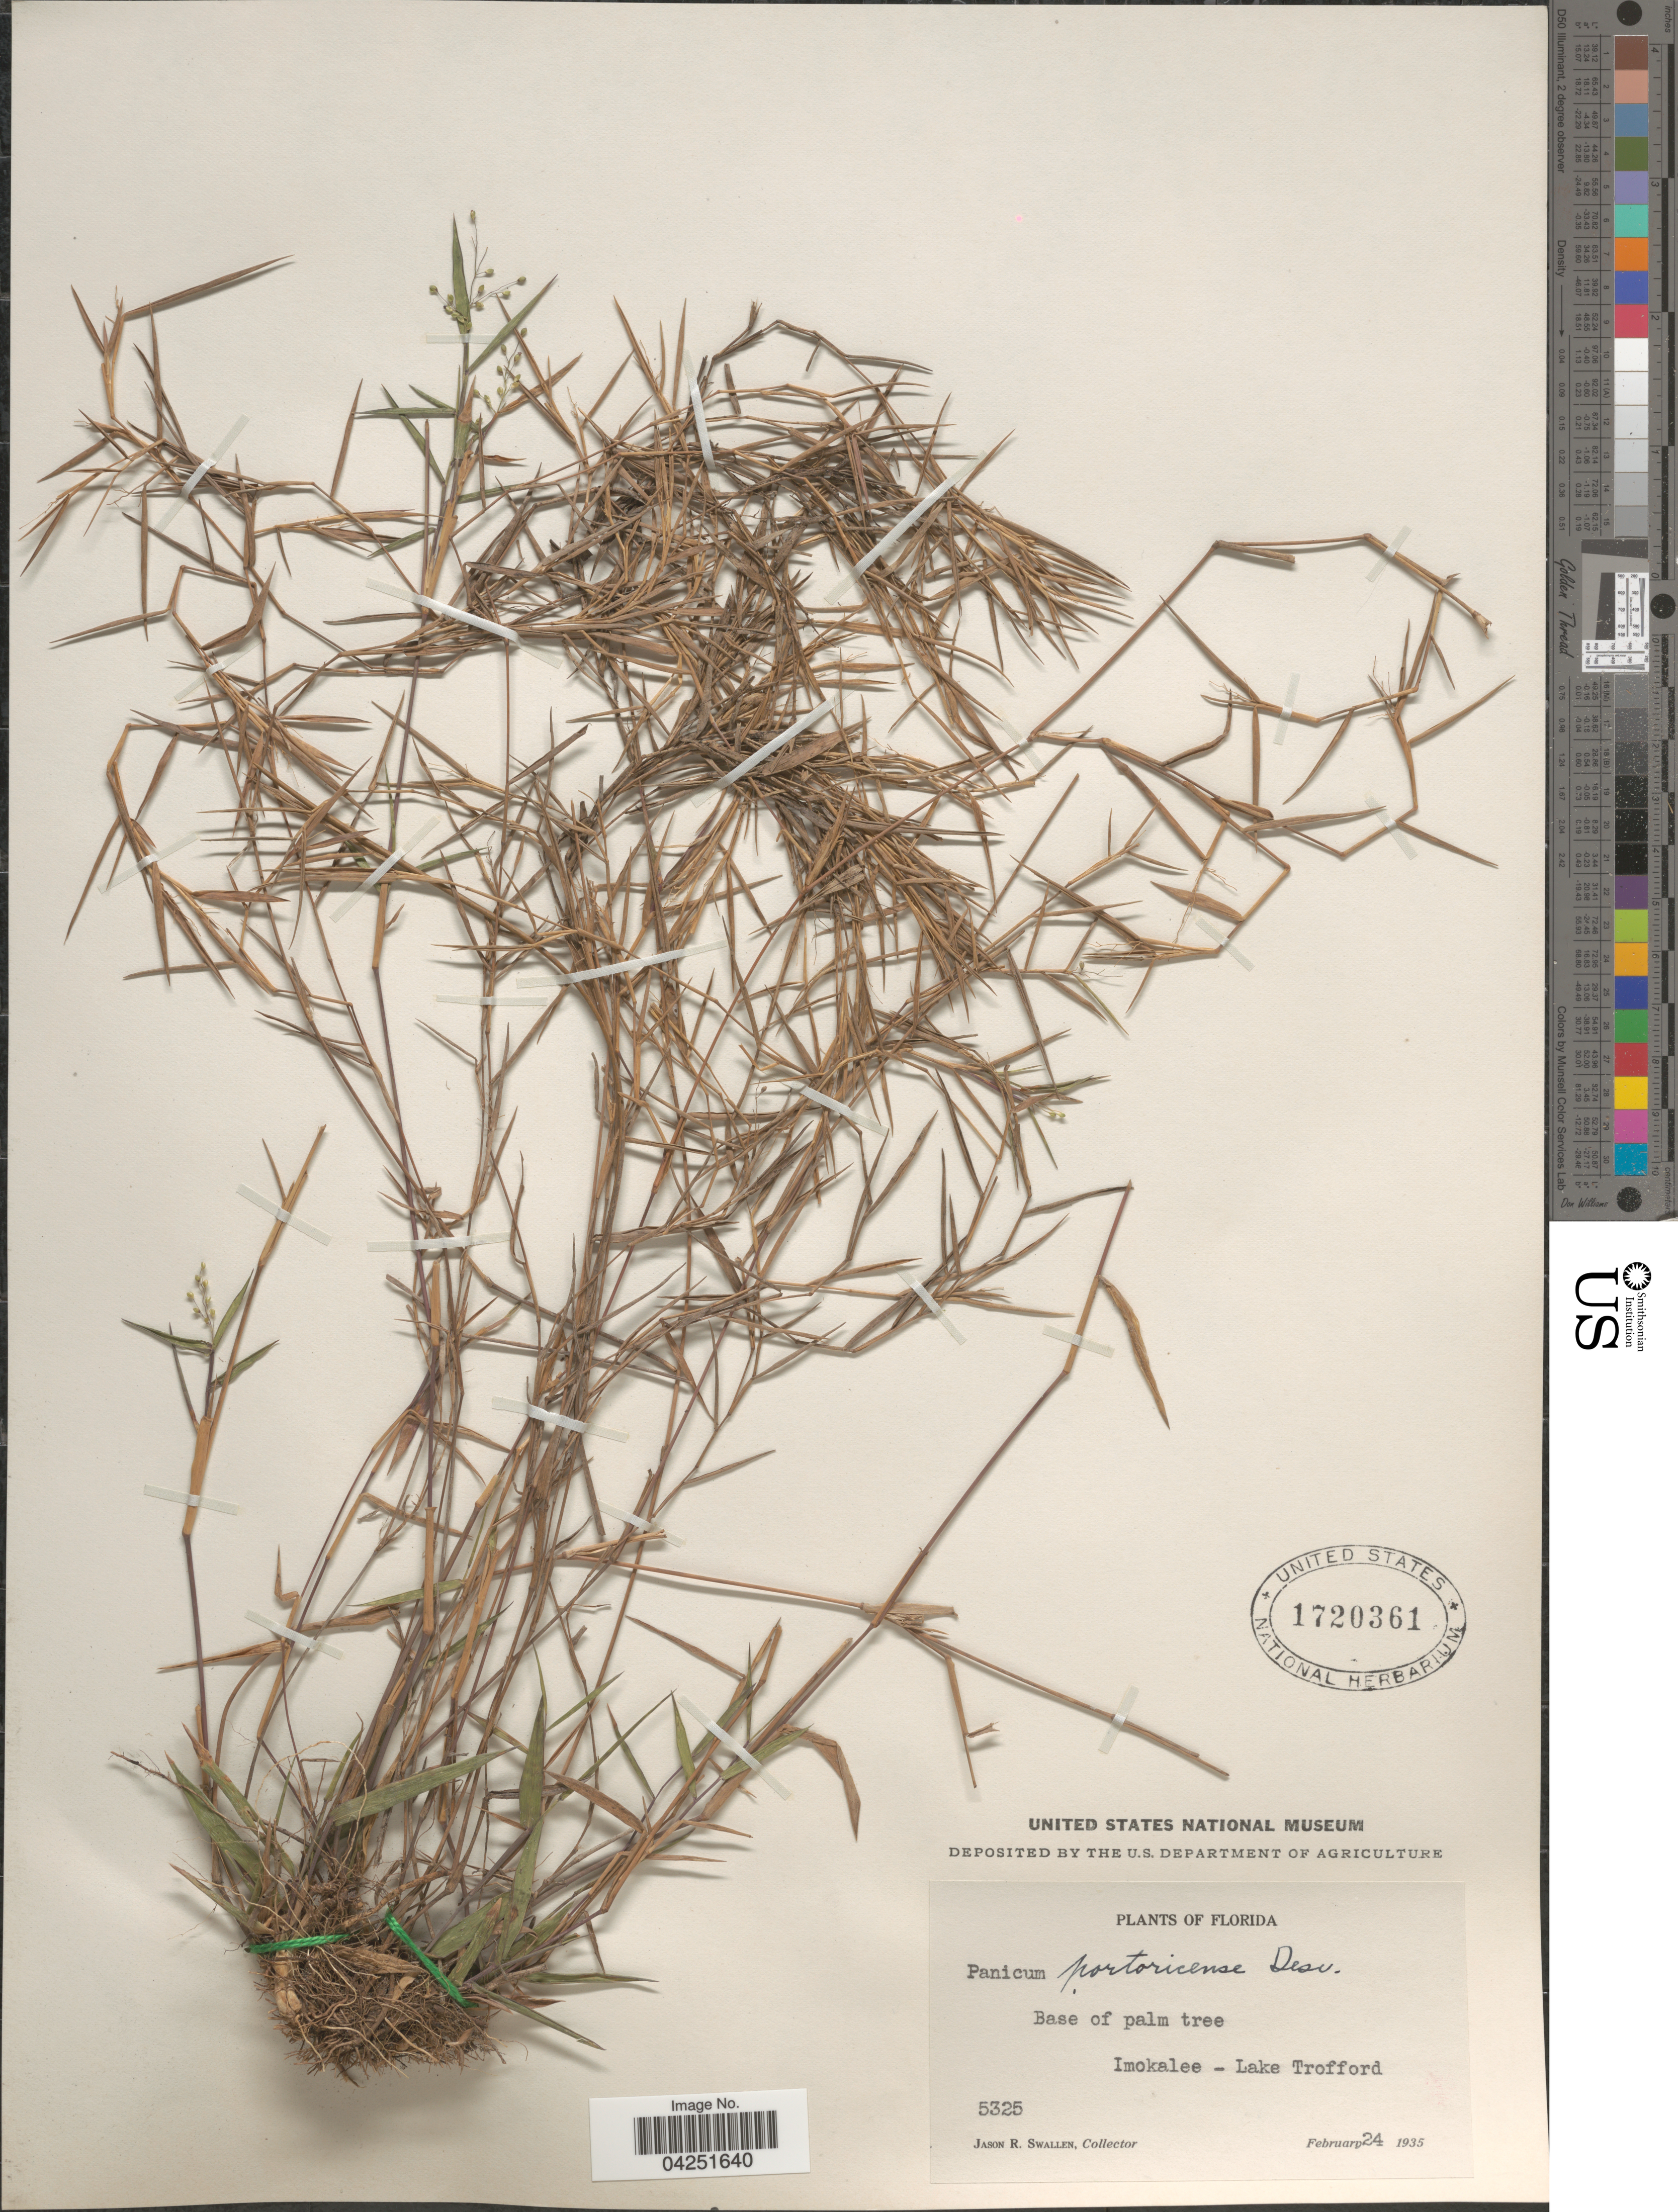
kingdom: Plantae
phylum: Tracheophyta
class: Liliopsida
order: Poales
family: Poaceae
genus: Dichanthelium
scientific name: Dichanthelium acuminatum var. acuminatum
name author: (Sw.) Gould & C.A. Clark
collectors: J. R. Swallen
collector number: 5325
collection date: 1935-02-24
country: United States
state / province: Florida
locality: Imokalee - Lake Trofford.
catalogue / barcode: US 1720361